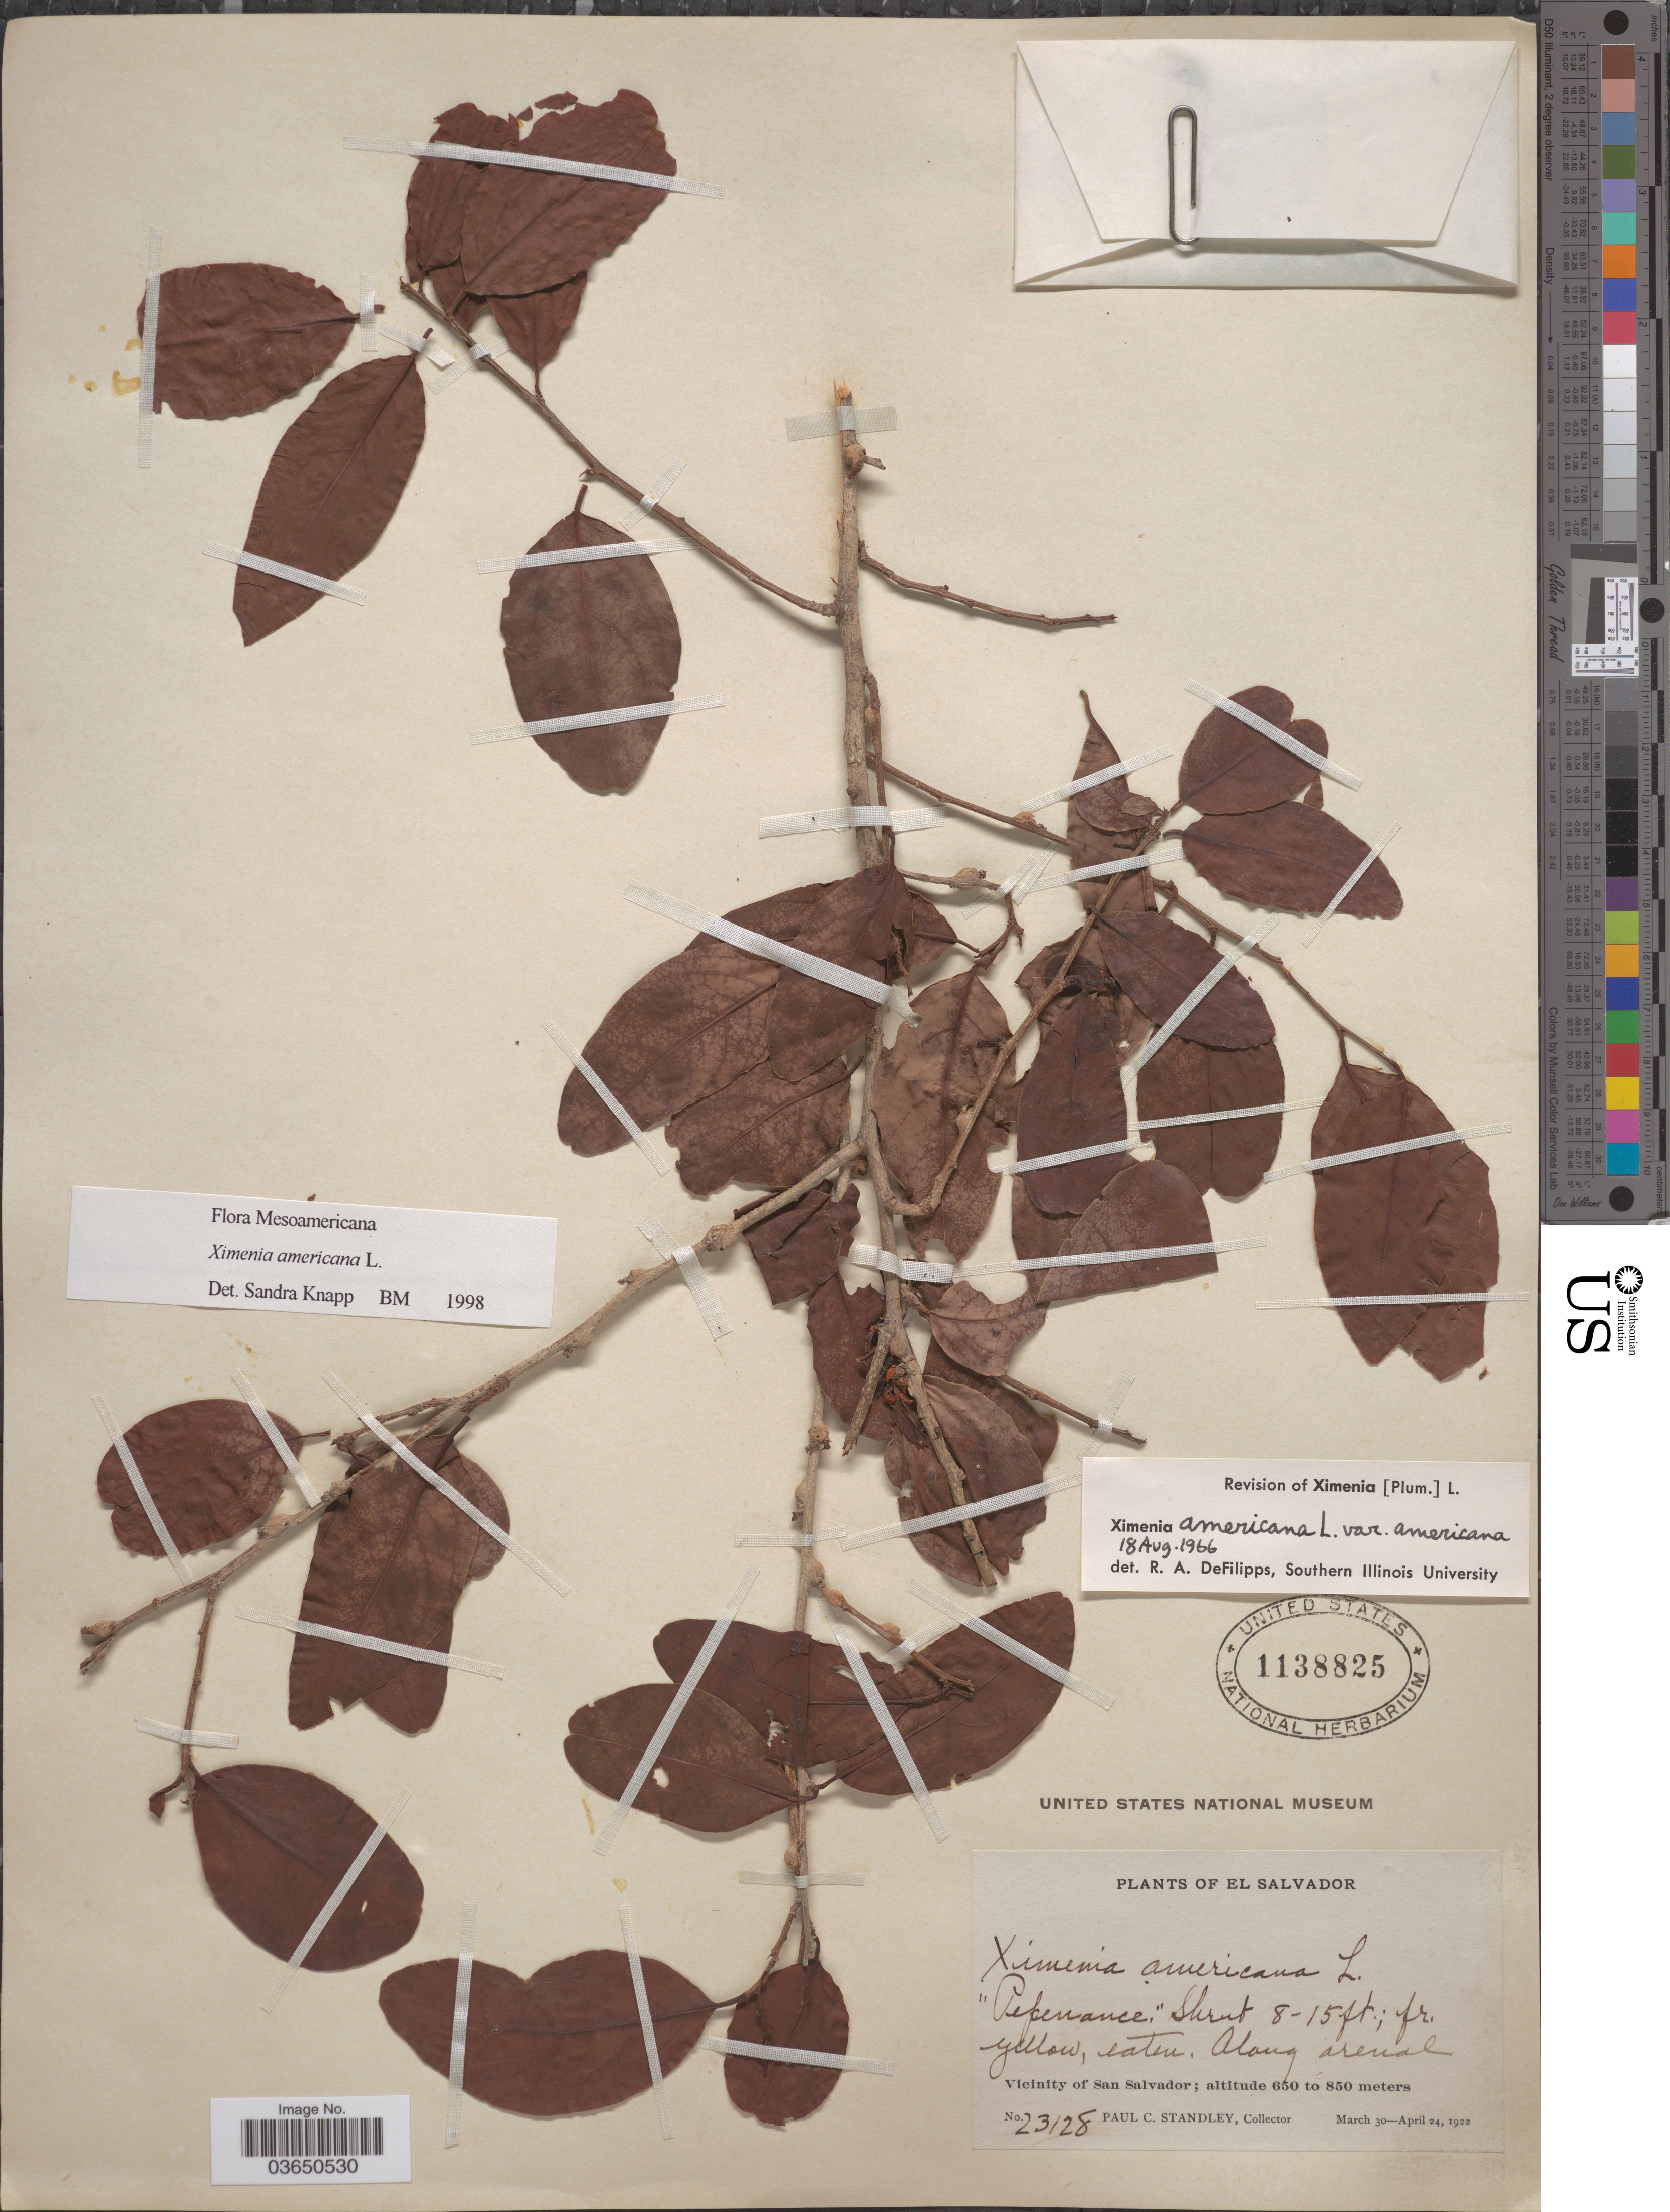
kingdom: Plantae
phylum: Tracheophyta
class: Magnoliopsida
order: Santalales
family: Ximeniaceae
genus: Ximenia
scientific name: Ximenia americana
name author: L.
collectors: P. C. Standley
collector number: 23128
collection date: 1922-03-30/1922-04-24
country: El Salvador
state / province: San Salvador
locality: Along arenal. Vicinity of San Salvador.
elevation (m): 650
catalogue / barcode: US 1138825